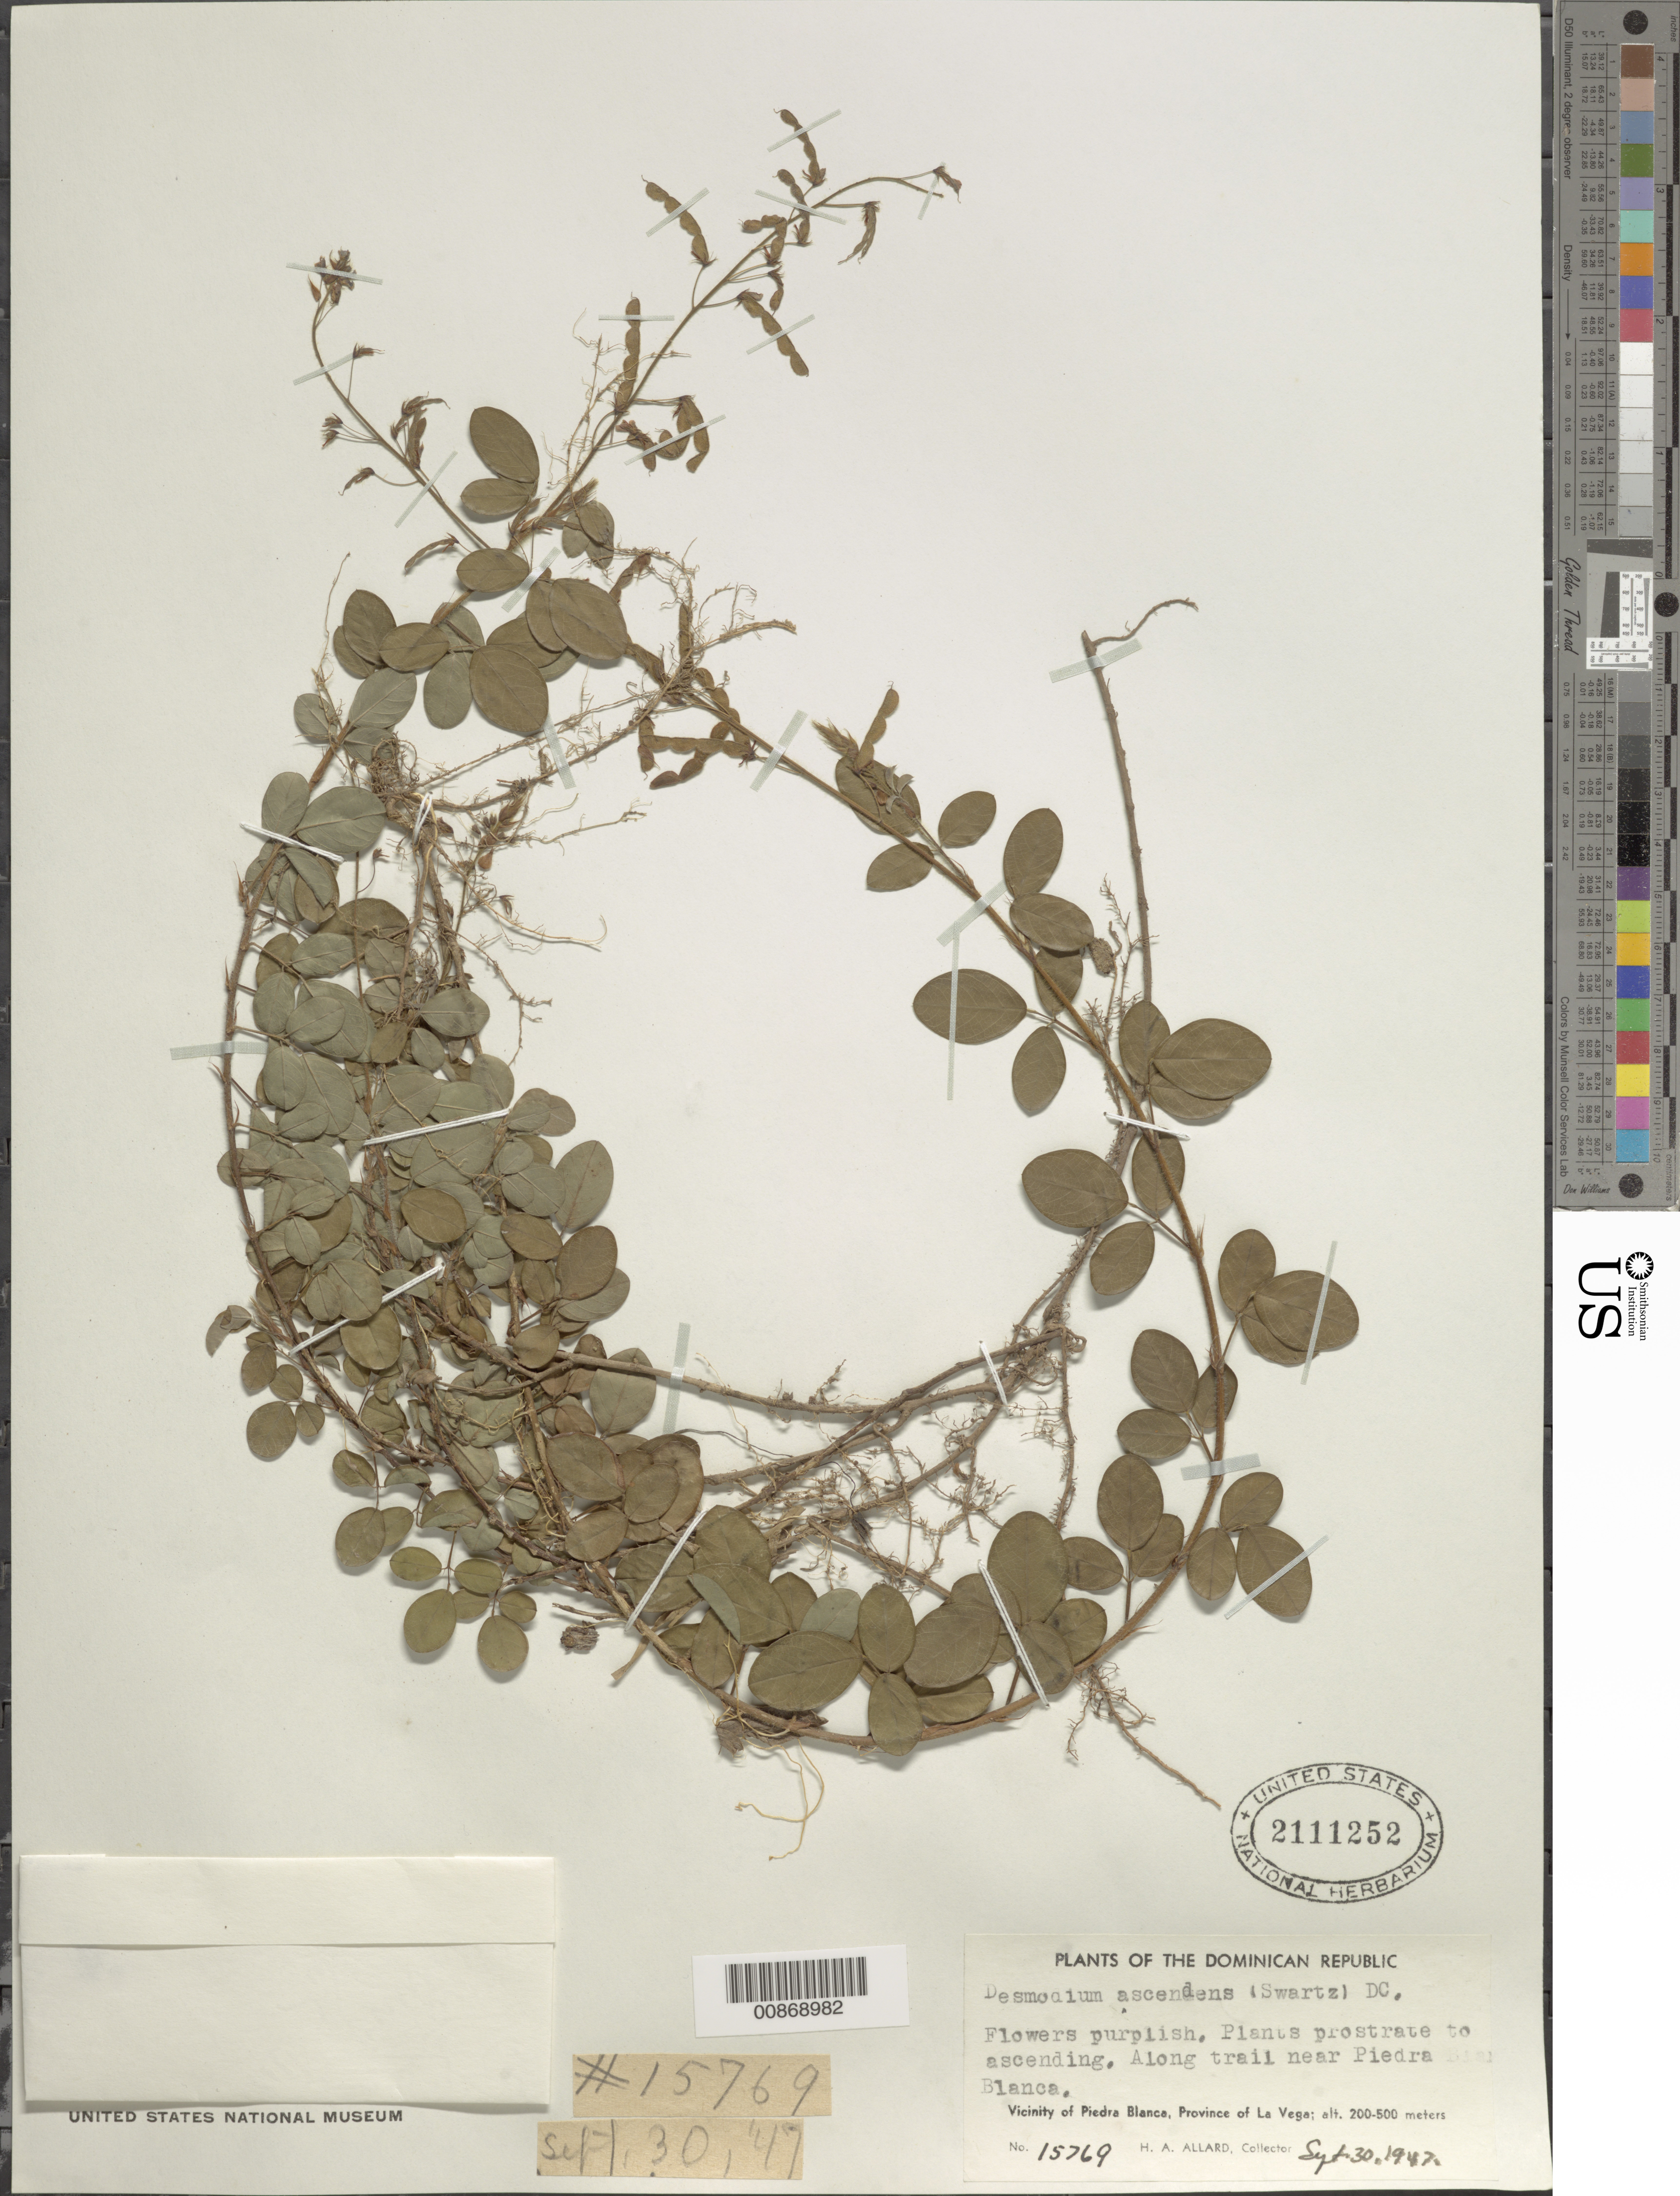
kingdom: Plantae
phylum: Tracheophyta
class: Magnoliopsida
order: Fabales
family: Fabaceae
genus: Grona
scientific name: Grona adscendens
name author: (Sw.) H. Ohashi & K. Ohashi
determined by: Strong, Mark T., (BOT), Smithsonian Institution - National Museum of Natural History (UNITED STATES)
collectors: H. A. Allard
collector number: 15769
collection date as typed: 30 Sep 1947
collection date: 1947-09-30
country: Dominican Republic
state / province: La Vega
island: Hispaniola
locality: Along trail near Piedra Blanca.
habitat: Along trail.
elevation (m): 200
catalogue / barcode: US 2111252